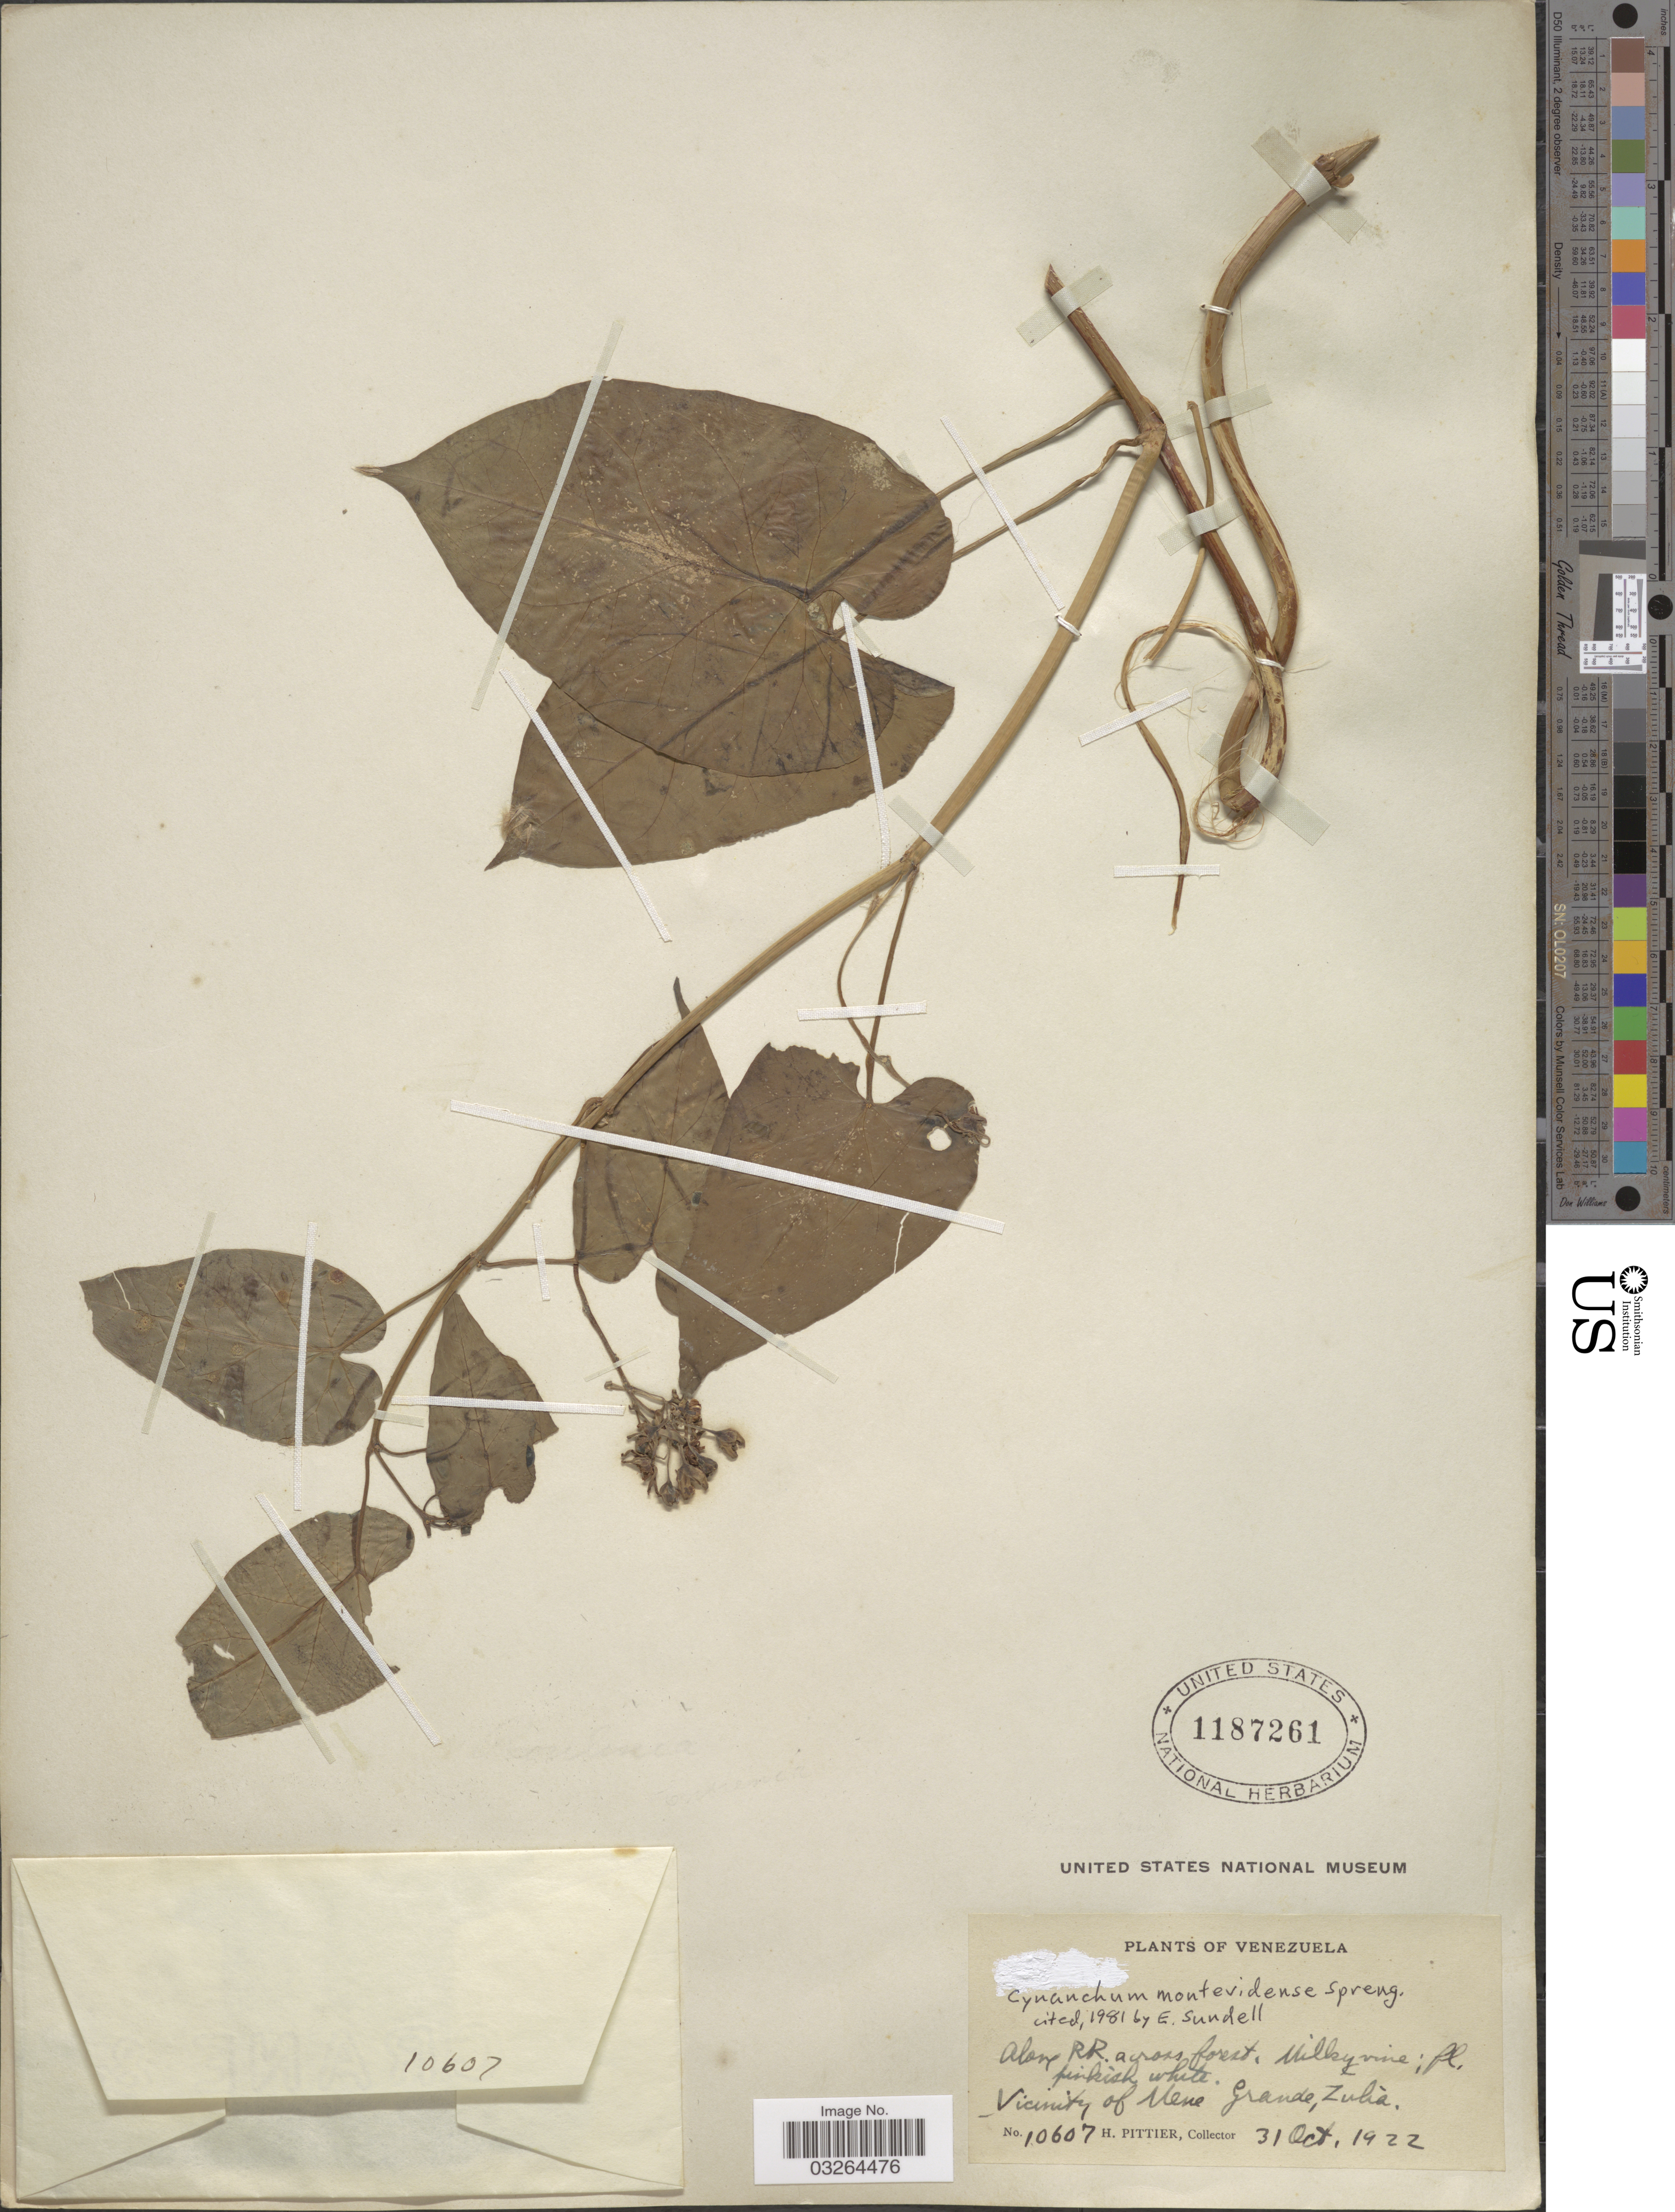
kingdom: Plantae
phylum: Tracheophyta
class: Magnoliopsida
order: Gentianales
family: Apocynaceae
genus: Cynanchum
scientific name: Cynanchum montevidense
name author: Spreng.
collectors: H. F. Pittier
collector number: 10607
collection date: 1922-10-31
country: Venezuela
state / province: Zulia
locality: Along RR. across forest, Vicinity of Mene Grande.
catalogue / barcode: US 1187261